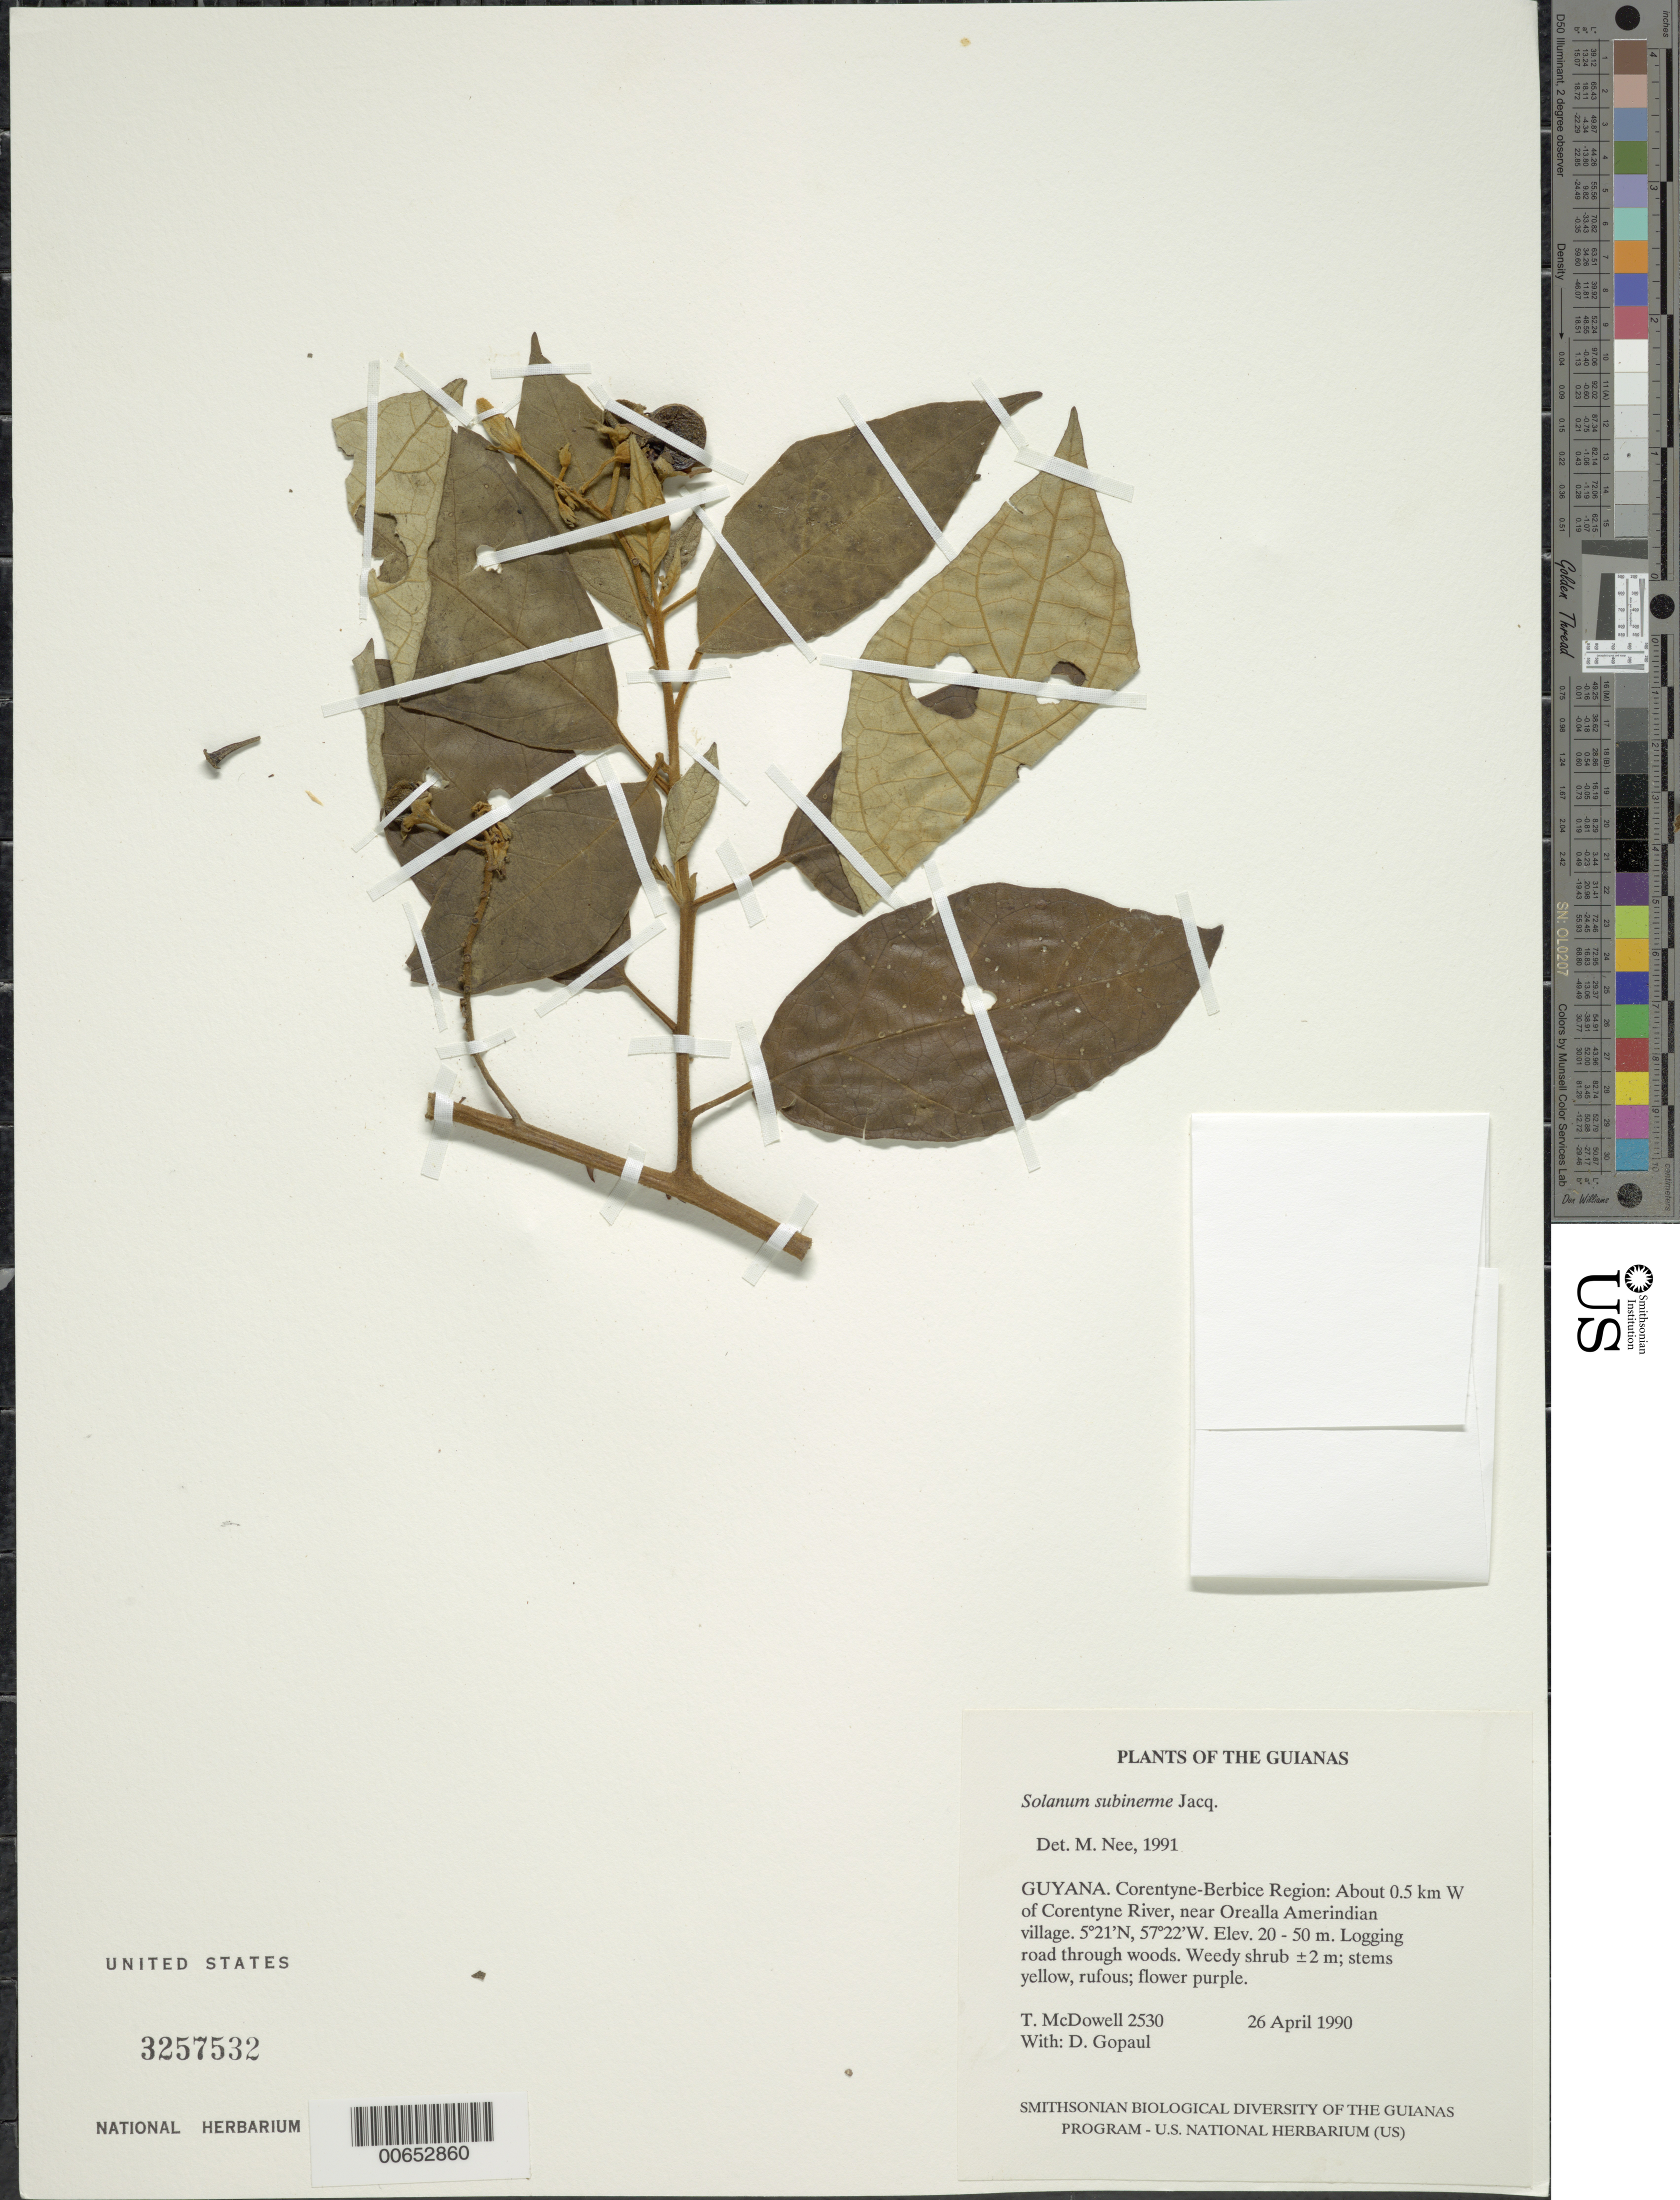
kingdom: Plantae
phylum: Tracheophyta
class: Magnoliopsida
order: Solanales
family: Solanaceae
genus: Solanum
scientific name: Solanum subinerme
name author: Jacq.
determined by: Nee, Michael H.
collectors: T. McDowell & D. Gopaul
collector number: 2530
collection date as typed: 4 Apr 1990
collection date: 1990-04-04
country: Guyana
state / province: E. Berbice-Corentyne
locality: About 0.5 km W of Corentyne River, near Orealla Amerindian village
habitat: Logging road through woods.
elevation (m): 20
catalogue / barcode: US 3257532